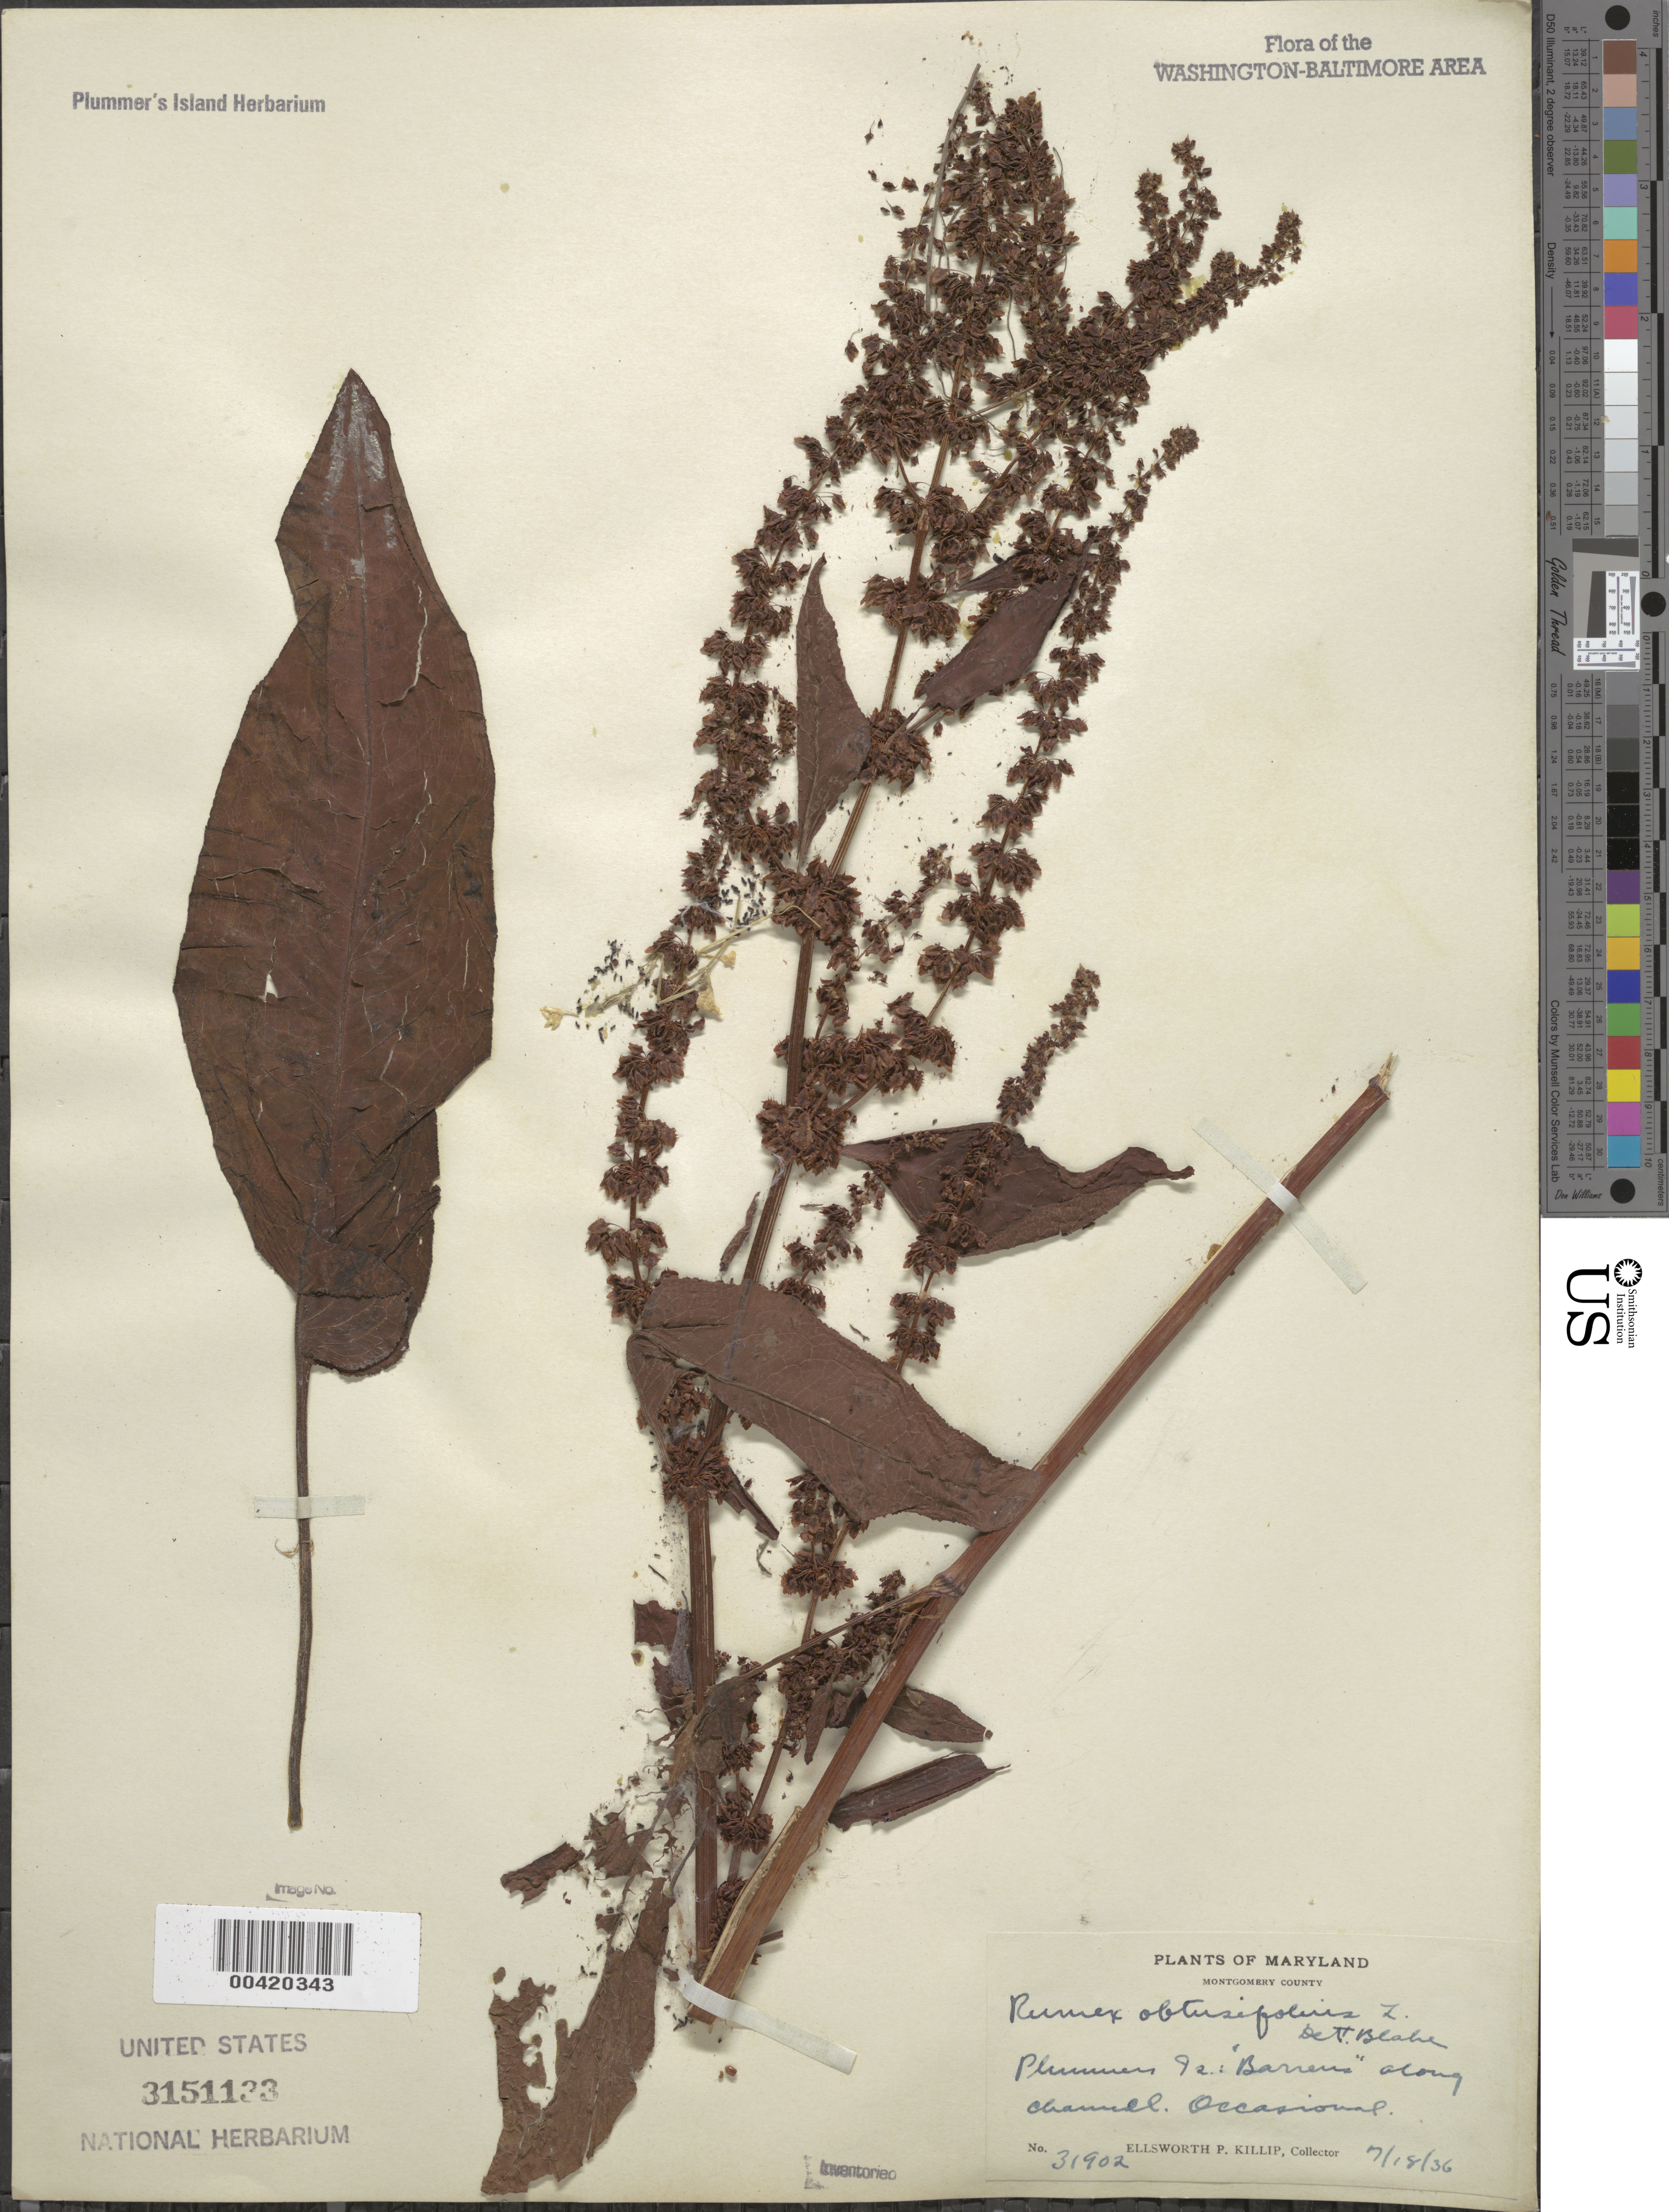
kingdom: Plantae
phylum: Tracheophyta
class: Magnoliopsida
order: Caryophyllales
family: Polygonaceae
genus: Rumex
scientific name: Rumex obtusifolius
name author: L.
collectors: E. P. Killip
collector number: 31902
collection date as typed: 18 Jul 1936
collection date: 1936-07-18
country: United States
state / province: Maryland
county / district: Montgomery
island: Plummers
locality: Plummer's Island; "barrens" along Channel C. & O. Canal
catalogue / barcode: US 3151133